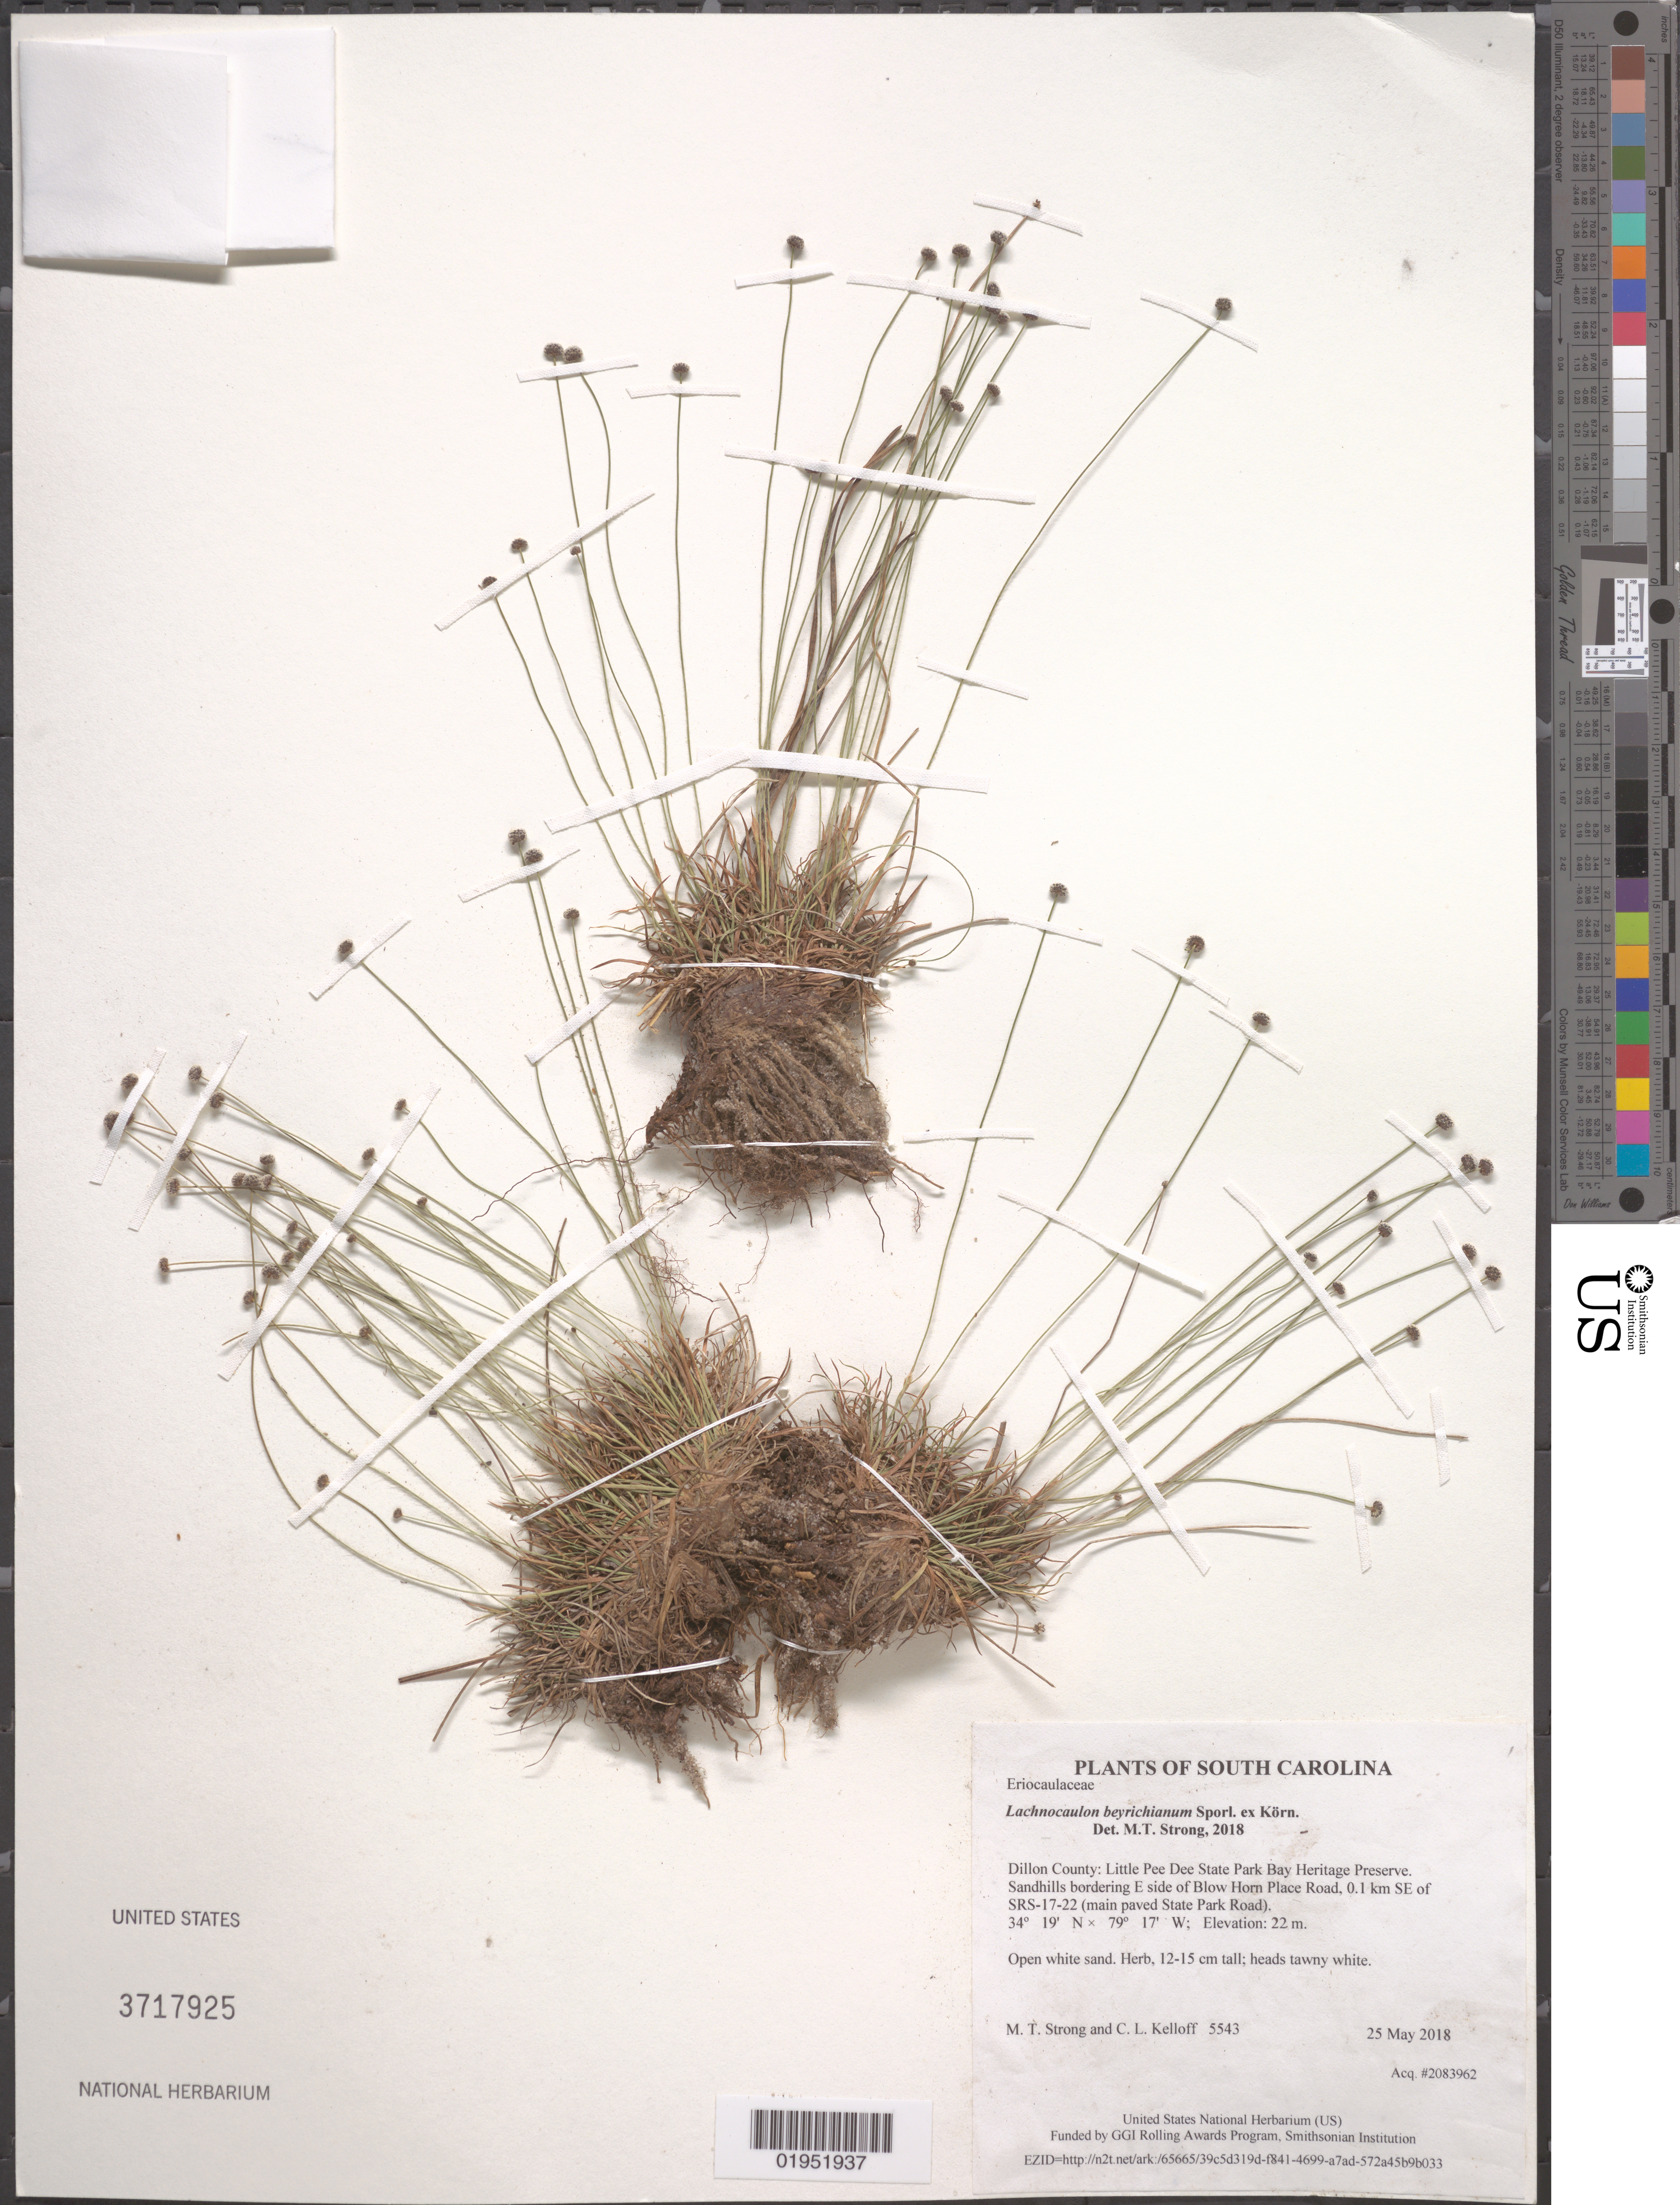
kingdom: Plantae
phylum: Tracheophyta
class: Liliopsida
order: Poales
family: Eriocaulaceae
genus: Lachnocaulon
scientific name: Lachnocaulon beyrichianum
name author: Sporl. ex Körn.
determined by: Strong, Mark T., (BOT), Smithsonian Institution - National Museum of Natural History (UNITED STATES)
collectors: M. T. Strong & C. L. Kelloff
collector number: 5543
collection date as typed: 25 May 2018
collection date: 2018-05-25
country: United States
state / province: South Carolina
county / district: Dillon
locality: Little Pee Dee State Park Bay Heritage Preserve. Sandhills bordering E side of Blow Horn Place Road, 0.1 km SE of SRS-17-22 (main paved State Park Road)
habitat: Open white sand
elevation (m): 22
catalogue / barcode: US 3717925